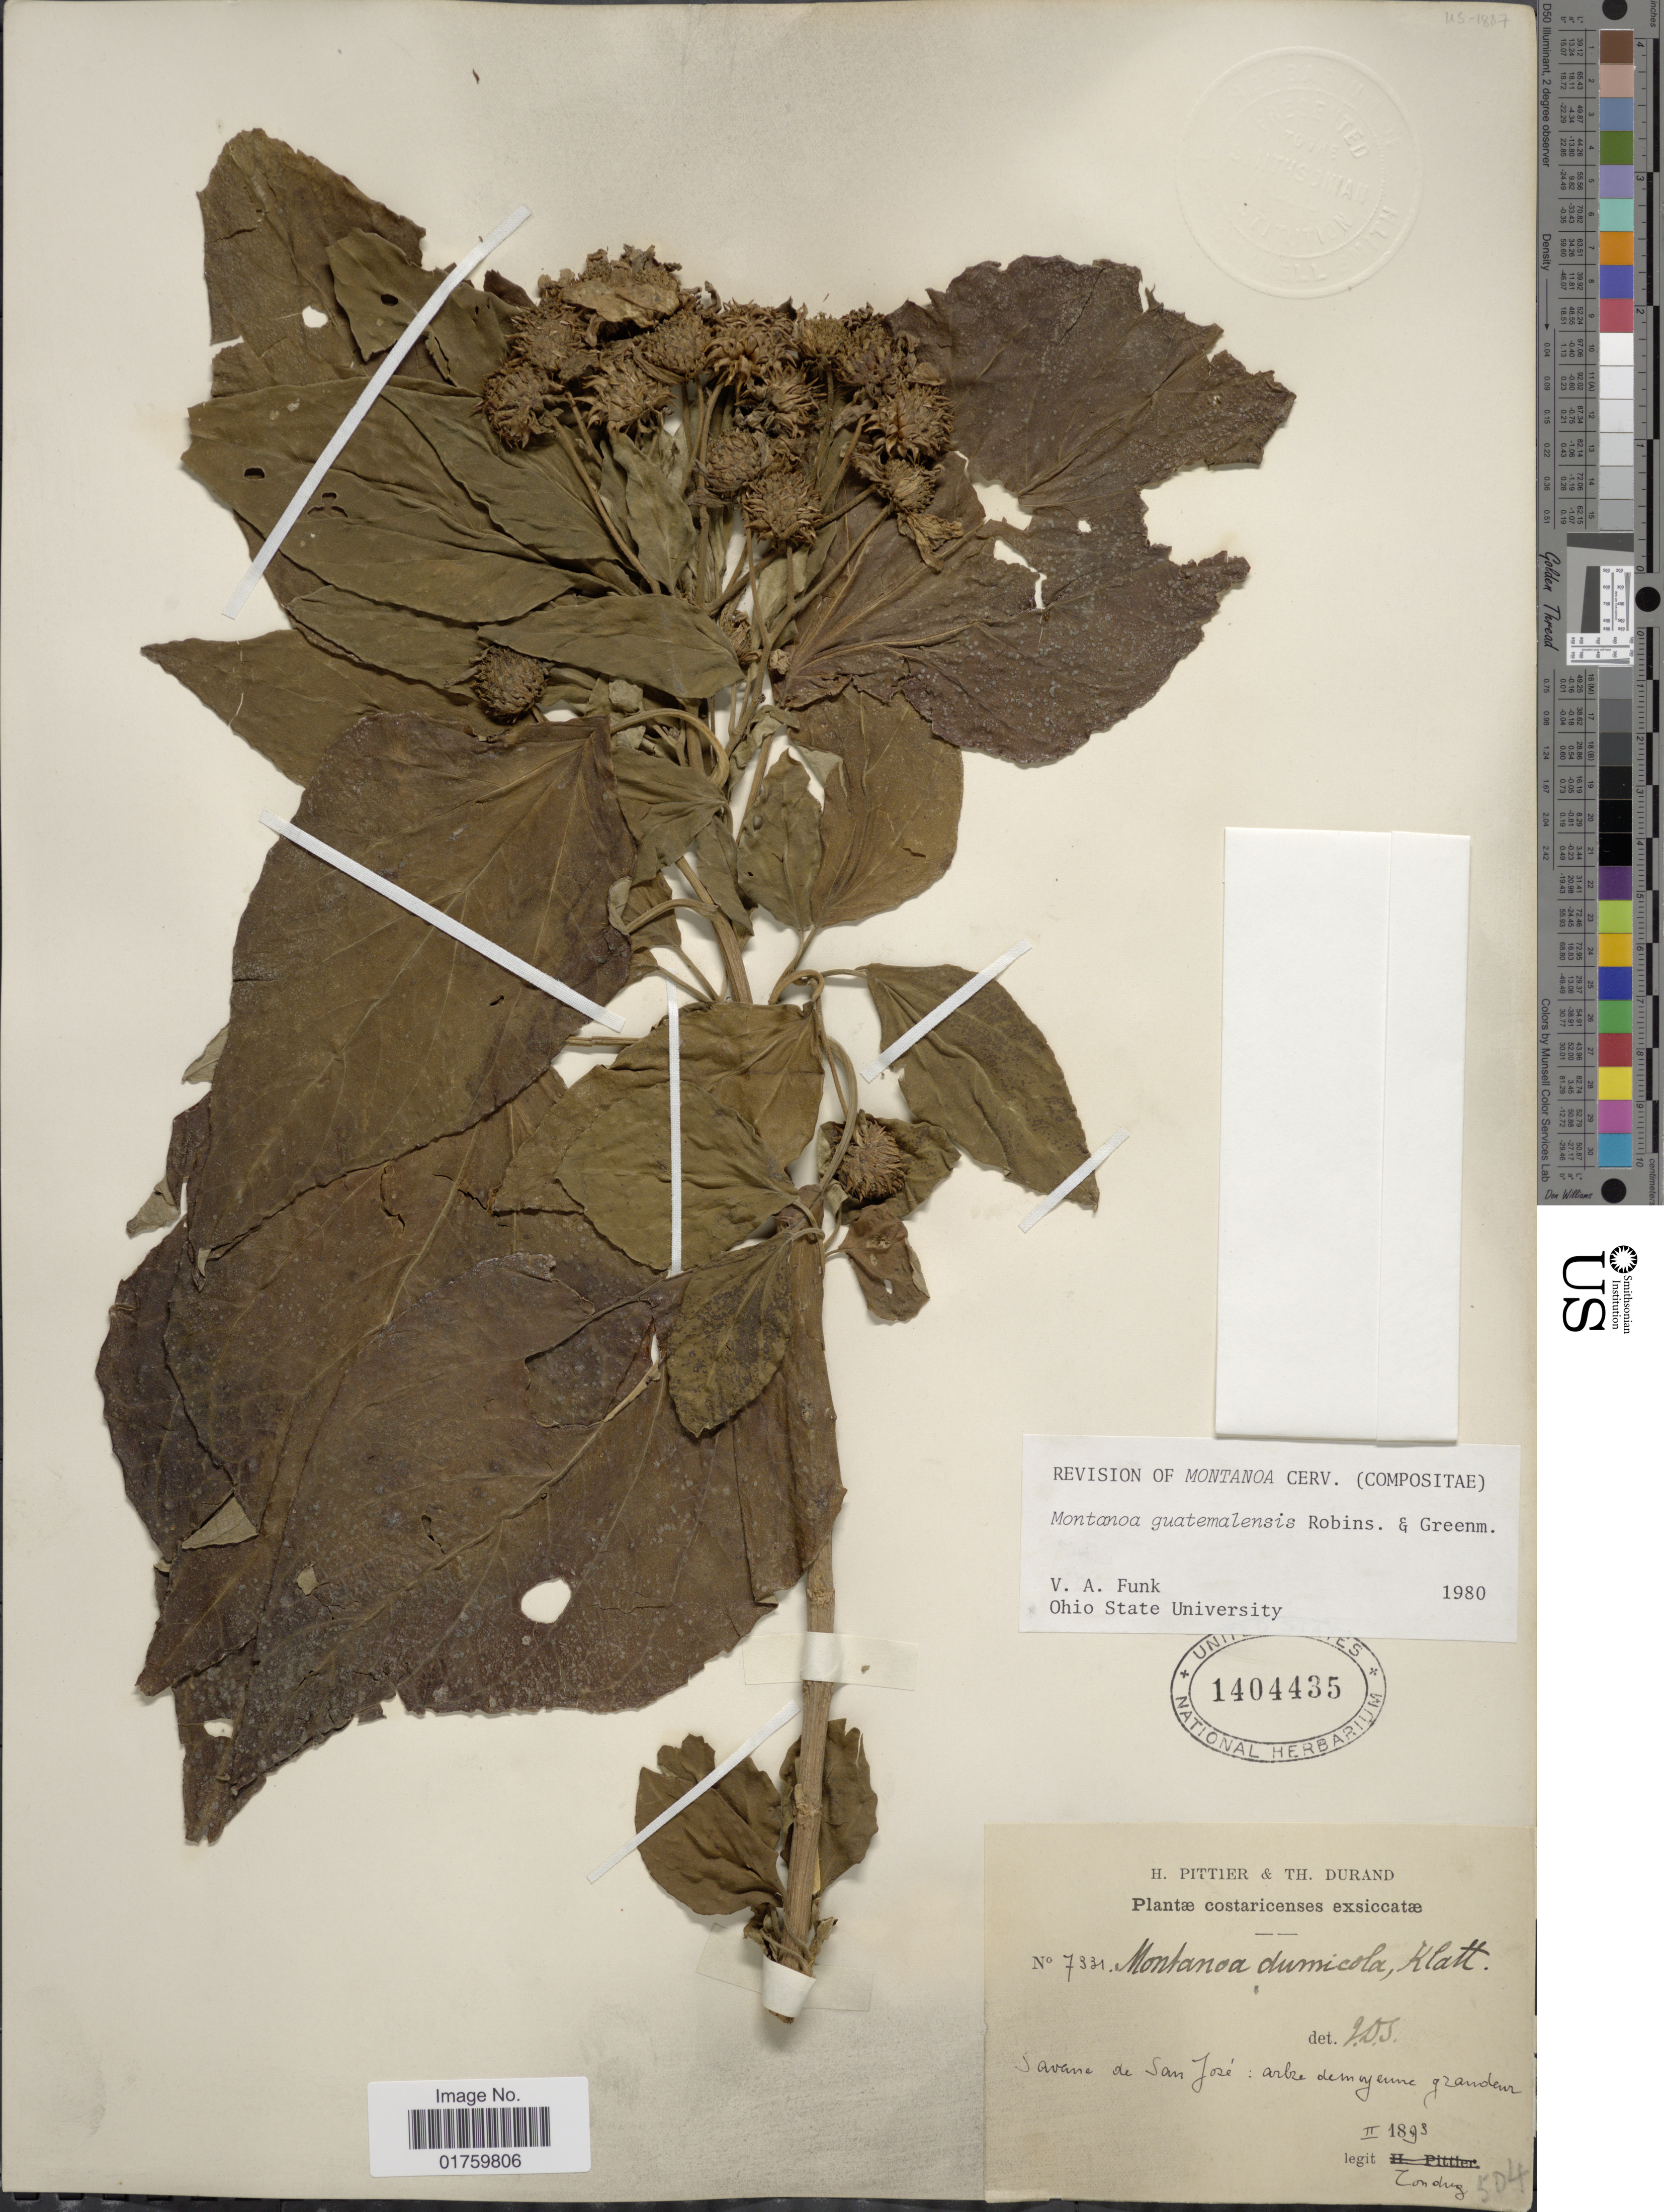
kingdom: Plantae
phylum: Tracheophyta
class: Magnoliopsida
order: Asterales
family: Asteraceae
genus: Montanoa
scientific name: Montanoa guatemalensis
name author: B.L. Rob. & Greenm.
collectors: A. Tonduz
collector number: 504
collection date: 1893-02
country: Costa Rica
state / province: San José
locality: Savane de San José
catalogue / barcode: US 1404435